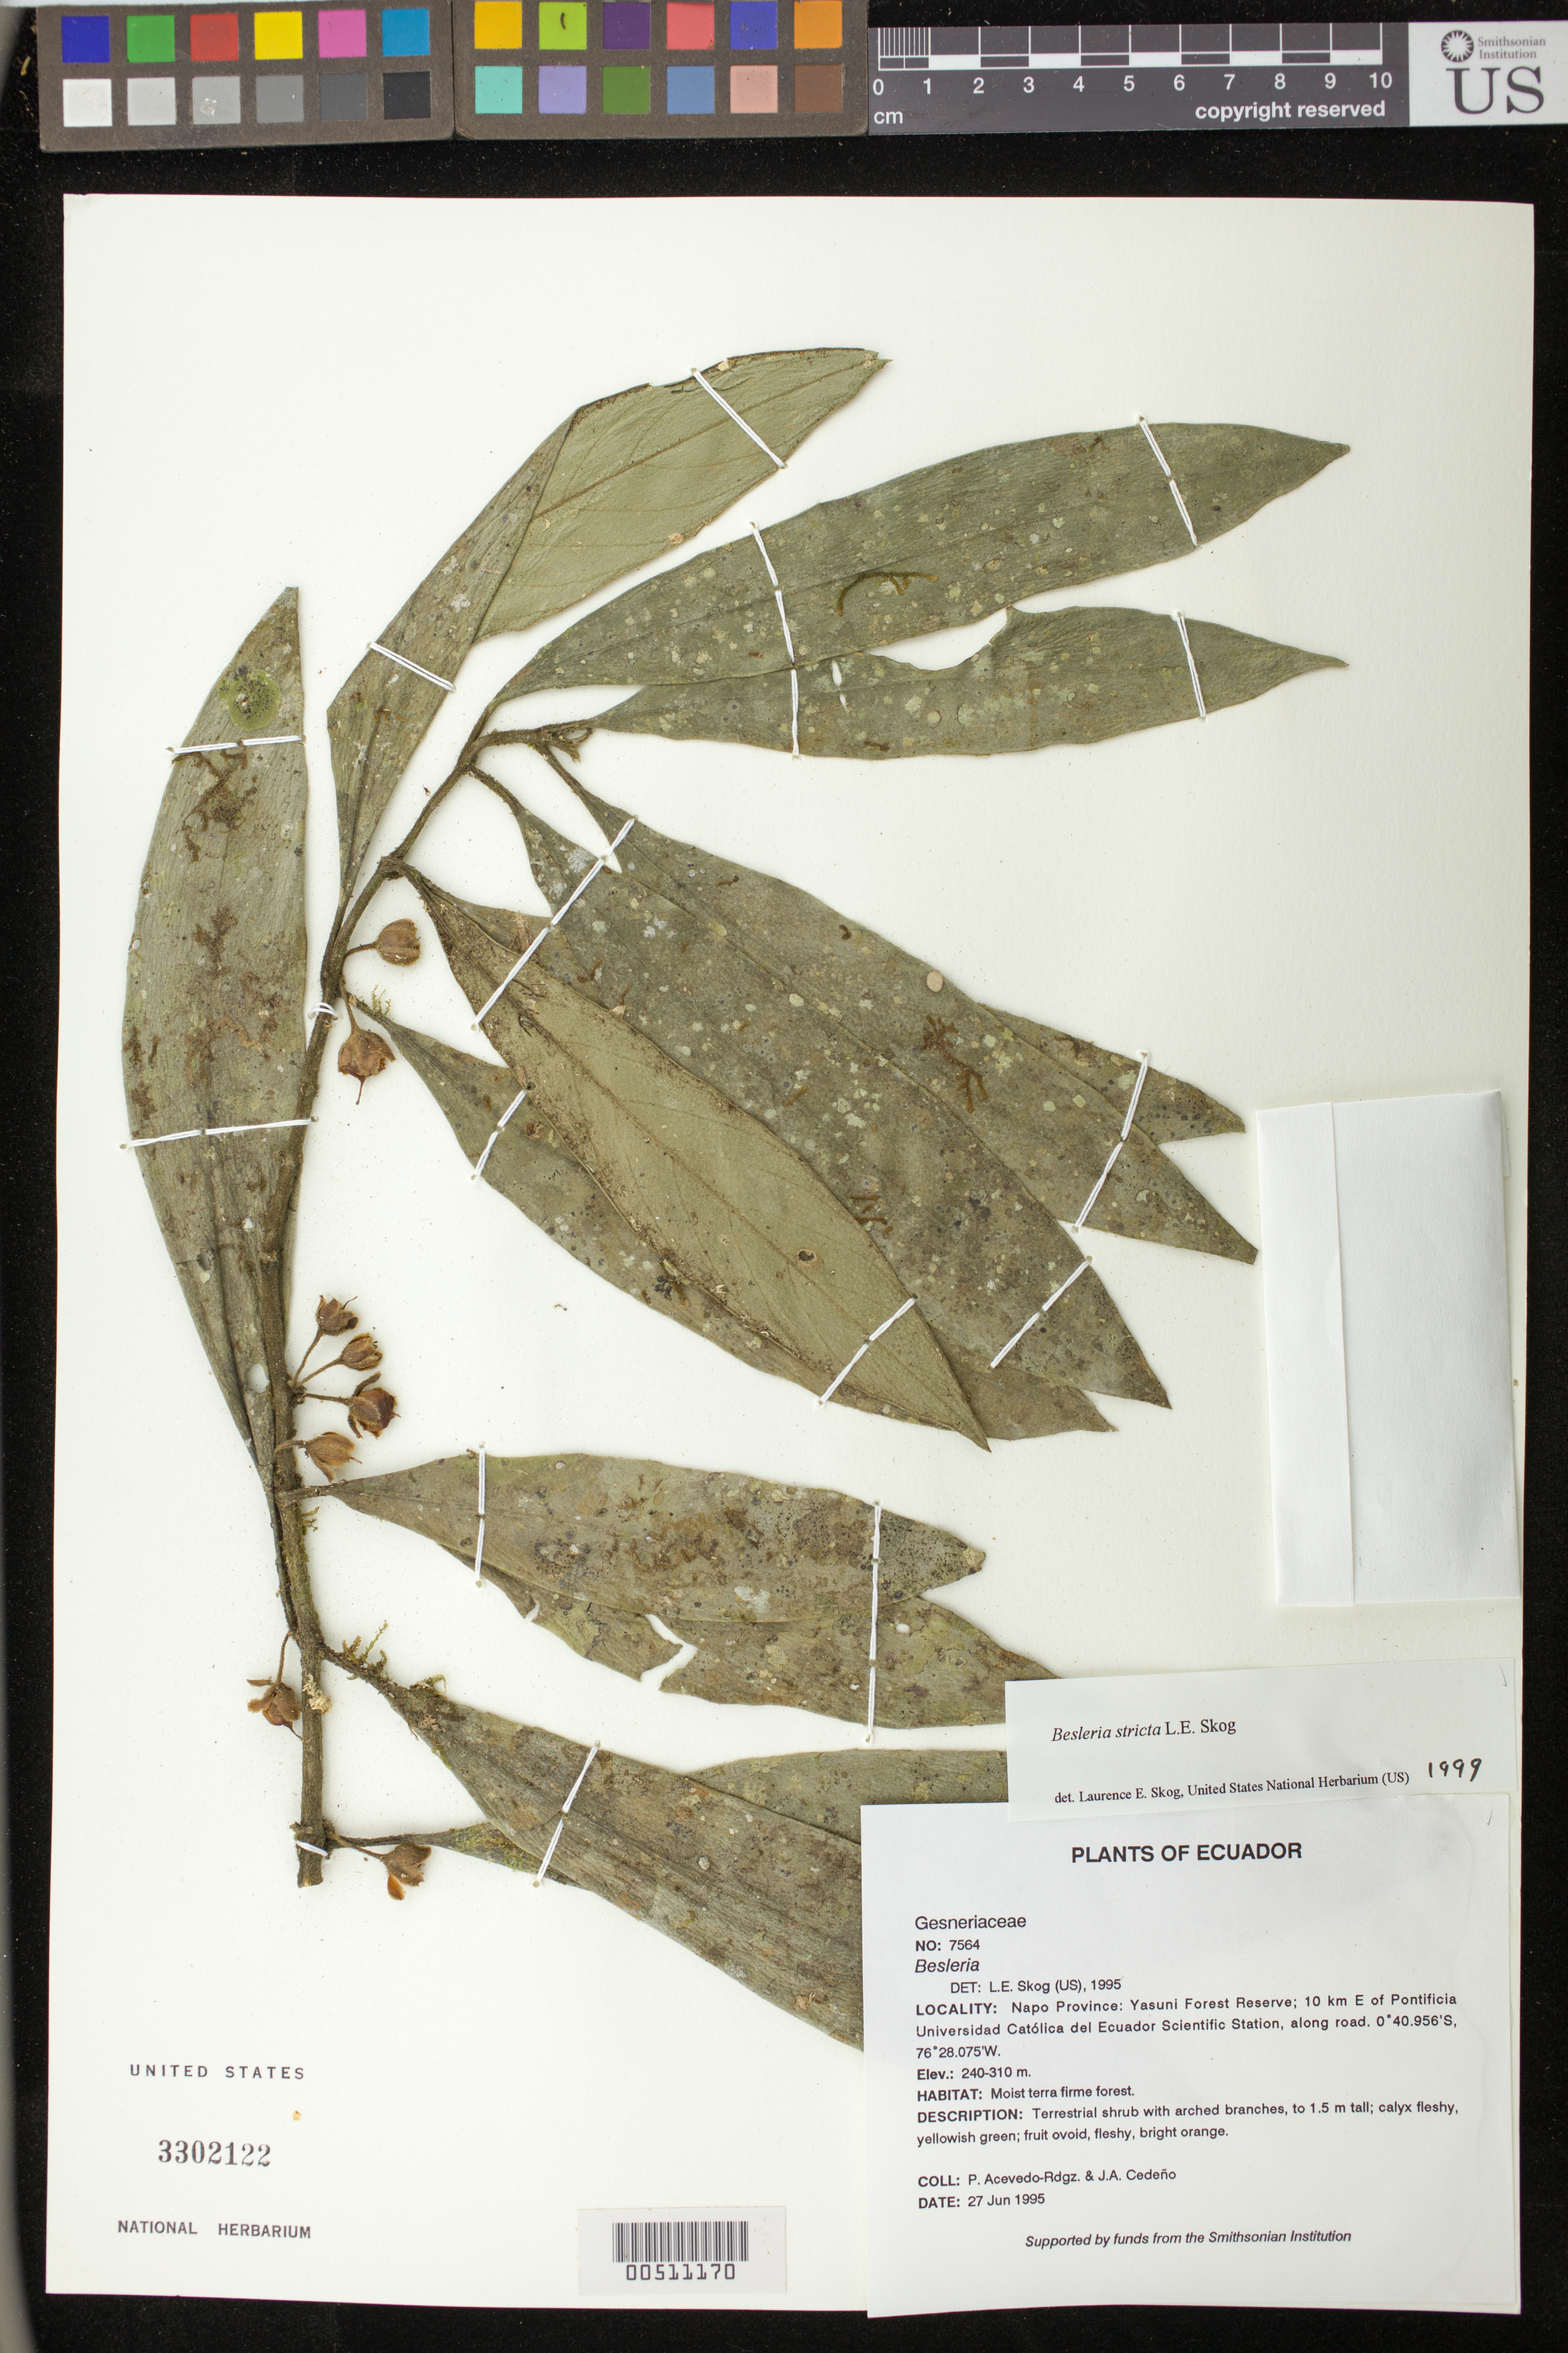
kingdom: Plantae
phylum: Tracheophyta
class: Magnoliopsida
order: Lamiales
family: Gesneriaceae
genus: Besleria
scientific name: Besleria stricta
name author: L.E. Skog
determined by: Skog, Laurence E.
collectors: P. Acevedo-Rodr. & J. A. Cedeño M.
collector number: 7564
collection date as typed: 27 Jun 1995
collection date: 1995-06-27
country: Ecuador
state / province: Napo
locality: Yasuni Forest Reserve; 10 km E of Pontificia Universidad Católica del Ecuador Scientific Station, along road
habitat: Moist terra firme forest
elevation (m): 240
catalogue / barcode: US 3302122